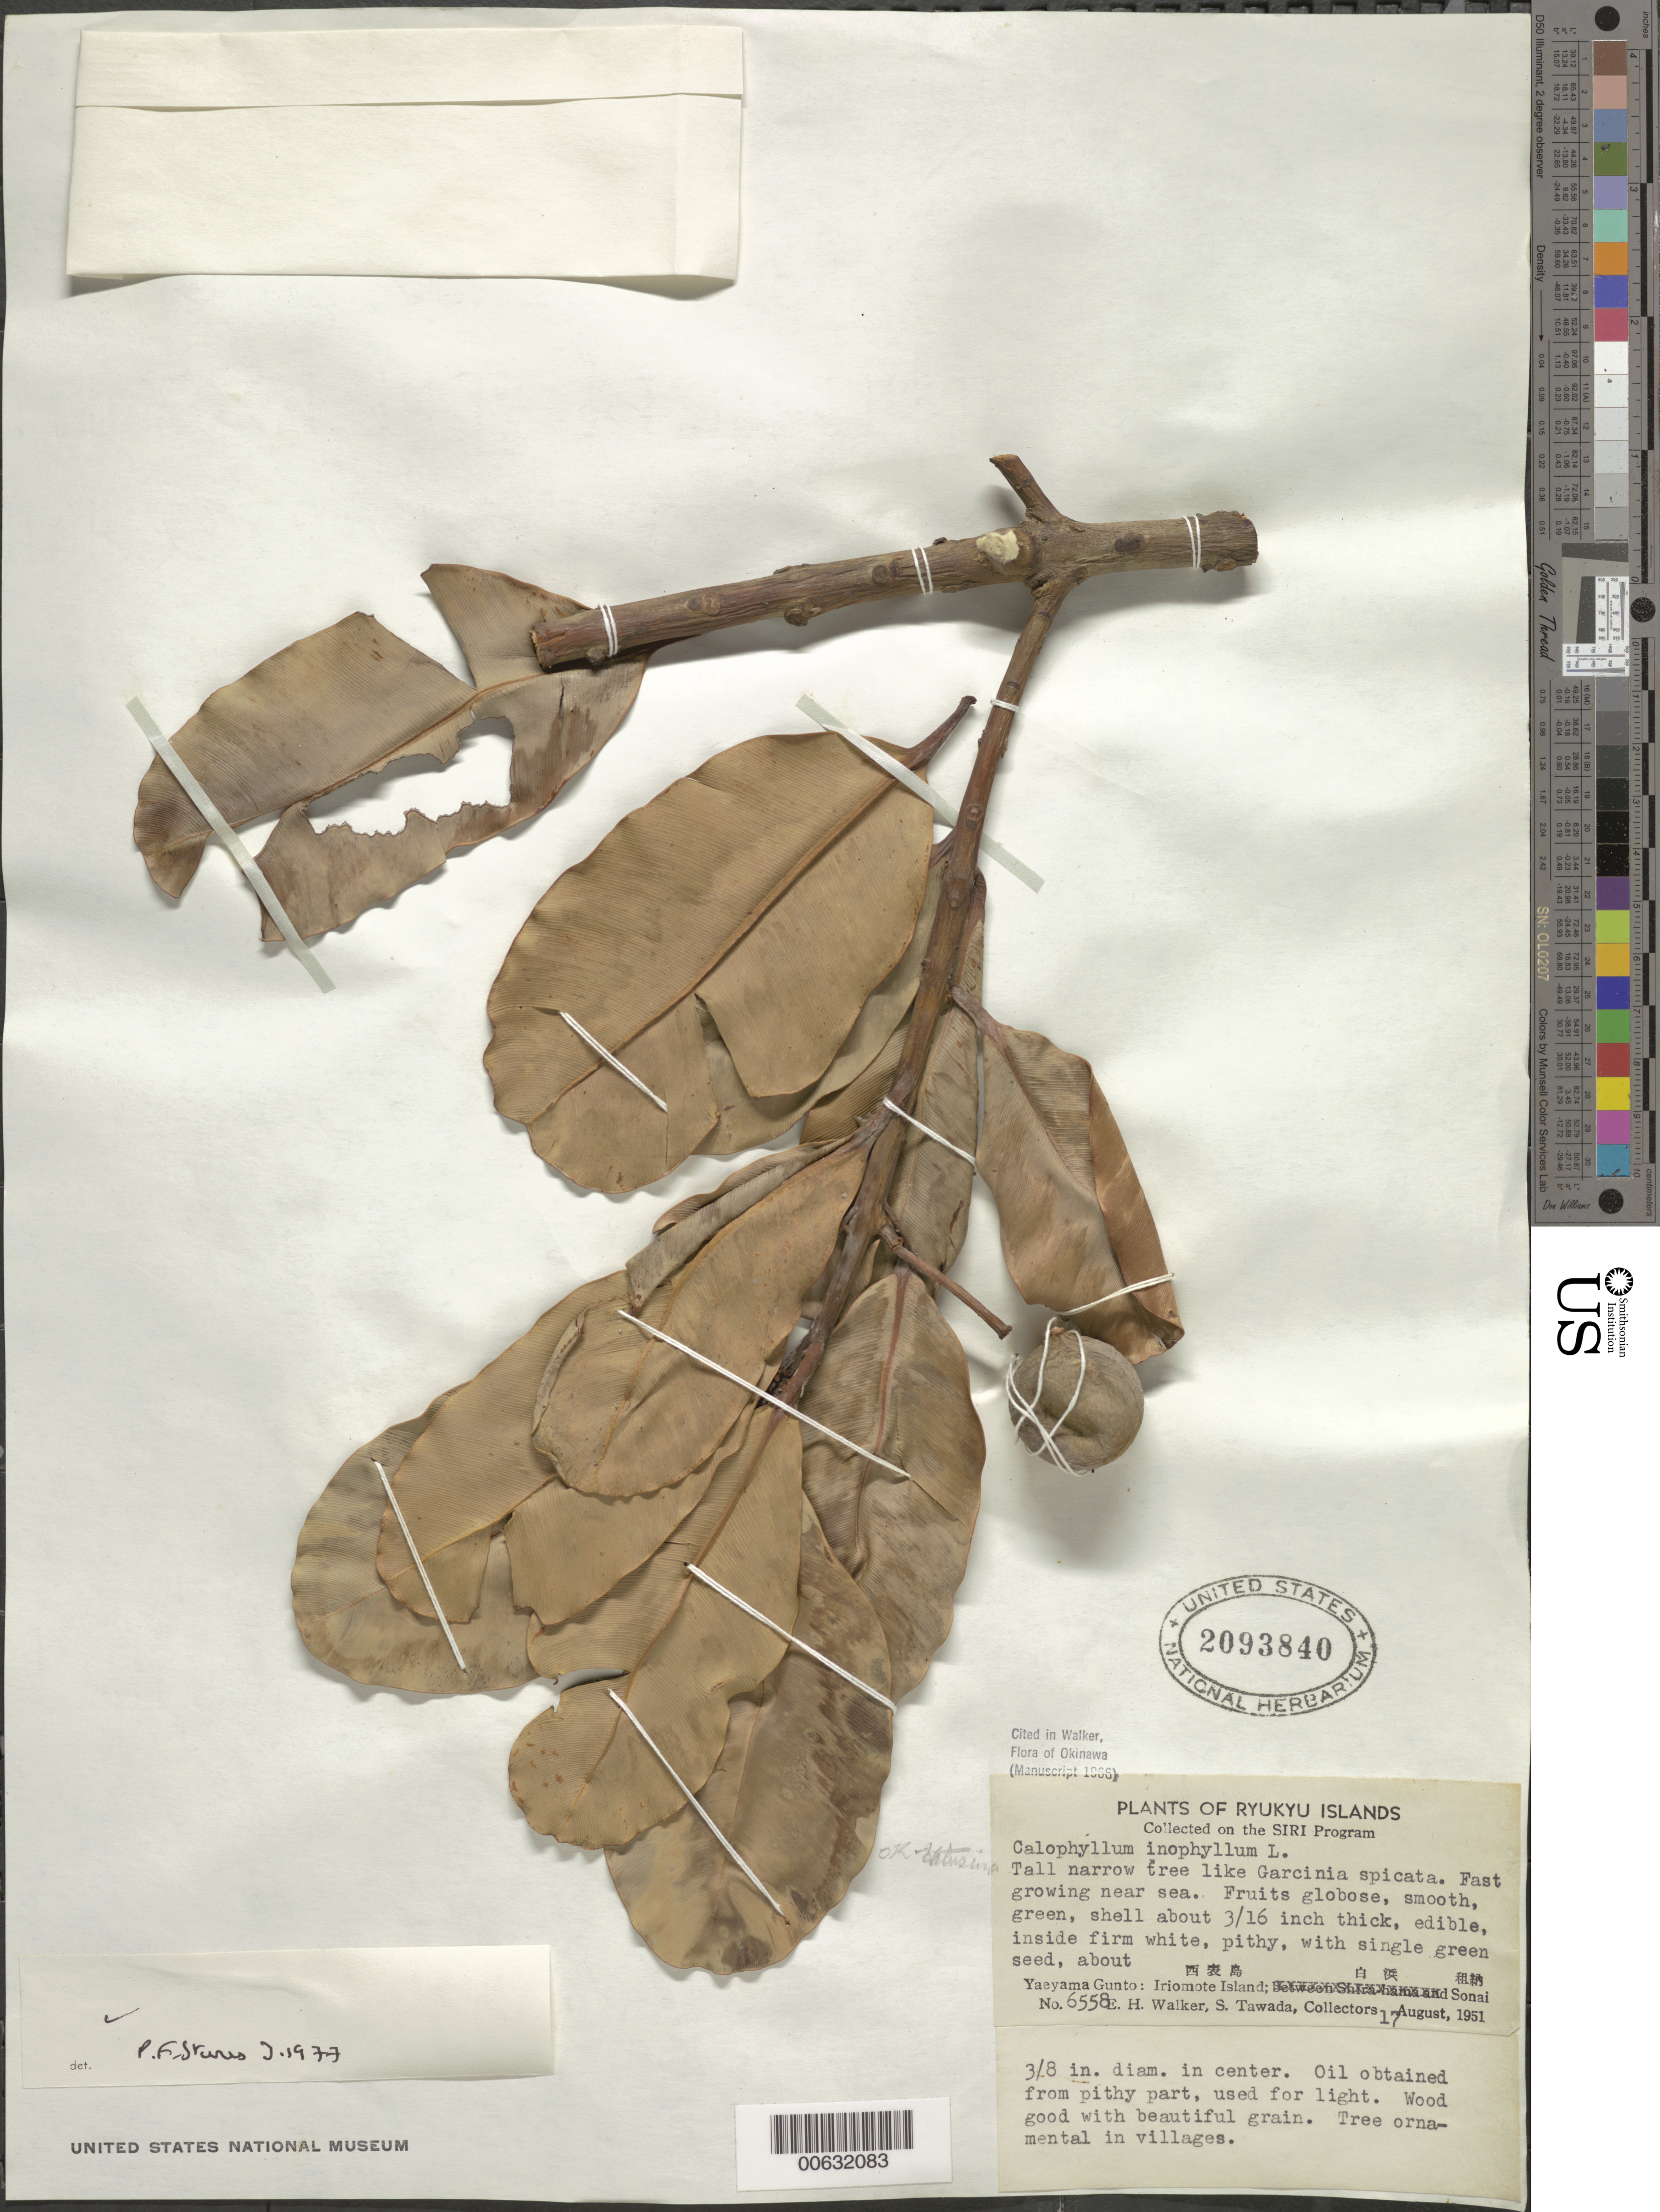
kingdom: Plantae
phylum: Tracheophyta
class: Magnoliopsida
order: Malpighiales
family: Calophyllaceae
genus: Calophyllum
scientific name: Calophyllum inophyllum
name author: L.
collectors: E. H. Walker & S. Tawada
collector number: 6558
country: Japan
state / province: Okinawa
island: Iriomote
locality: Yaeyama Gunto, Sonai [Sakishima Is.]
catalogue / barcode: US 2093840